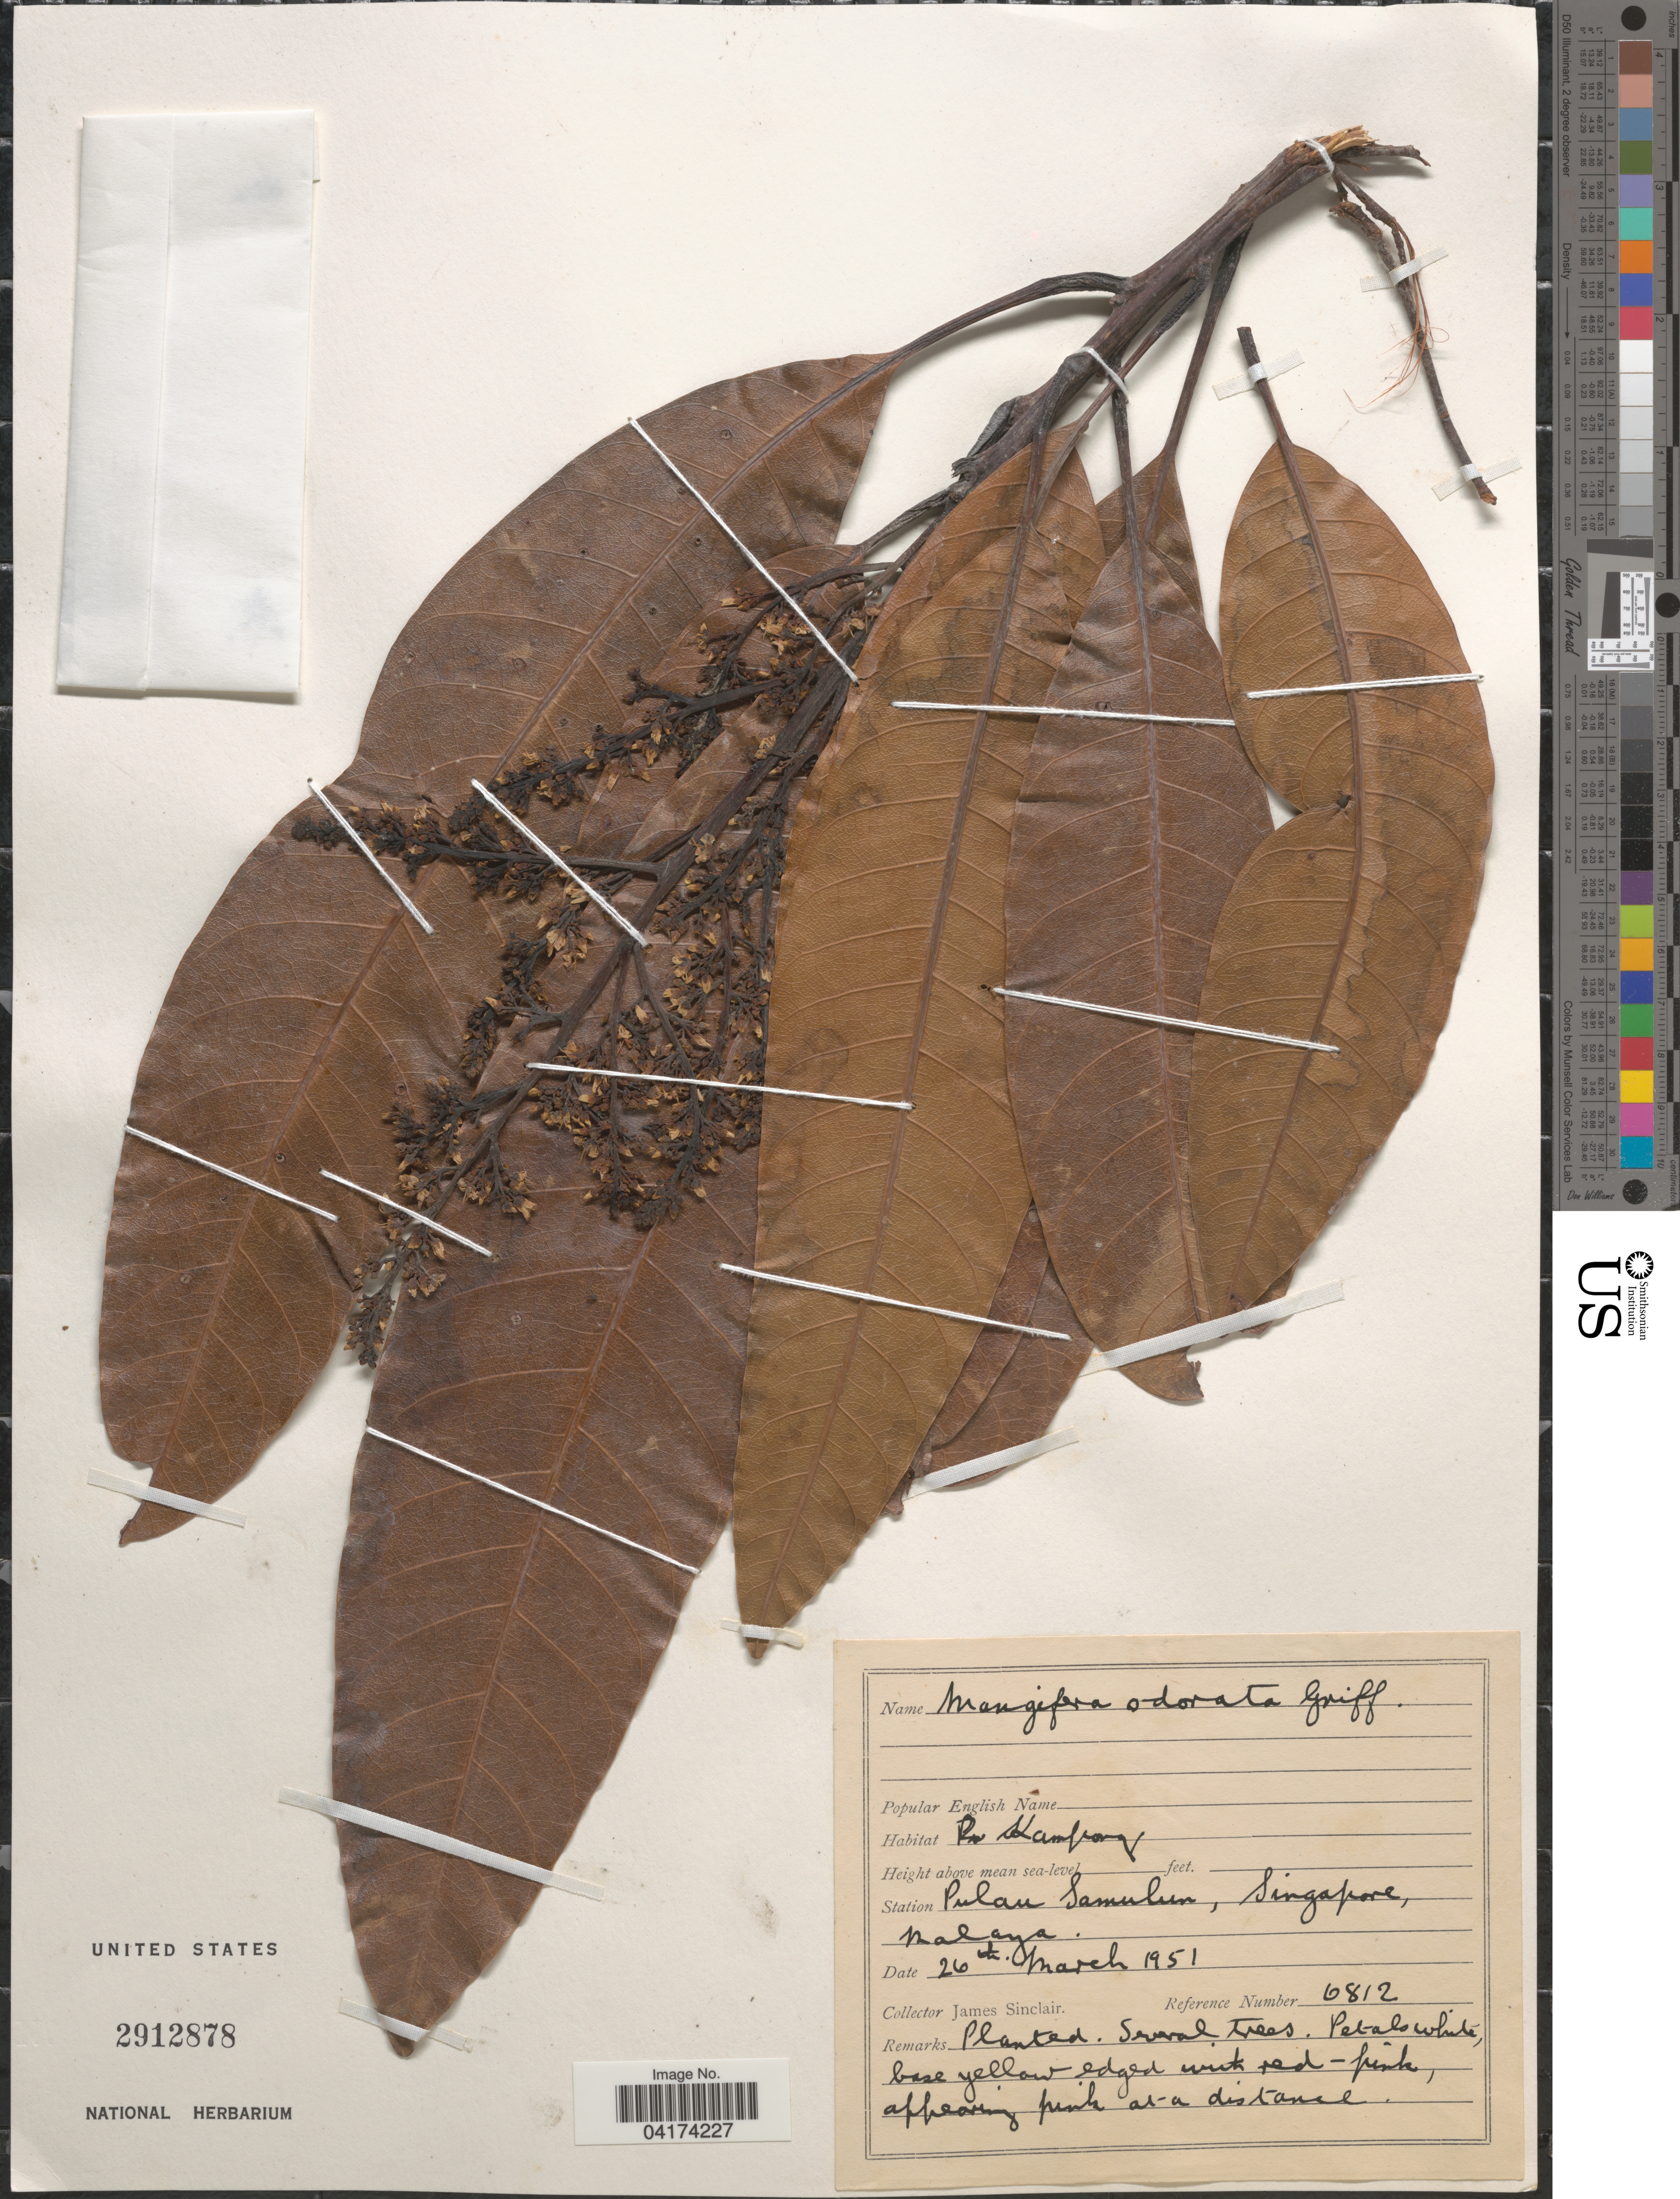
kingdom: Plantae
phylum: Tracheophyta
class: Magnoliopsida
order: Sapindales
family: Anacardiaceae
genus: Mangifera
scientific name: Mangifera odorata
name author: Griff.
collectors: J. Sinclair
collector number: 6812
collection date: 1951-03-26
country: Singapore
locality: Pulau Samulun, Malaya.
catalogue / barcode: US 2912878